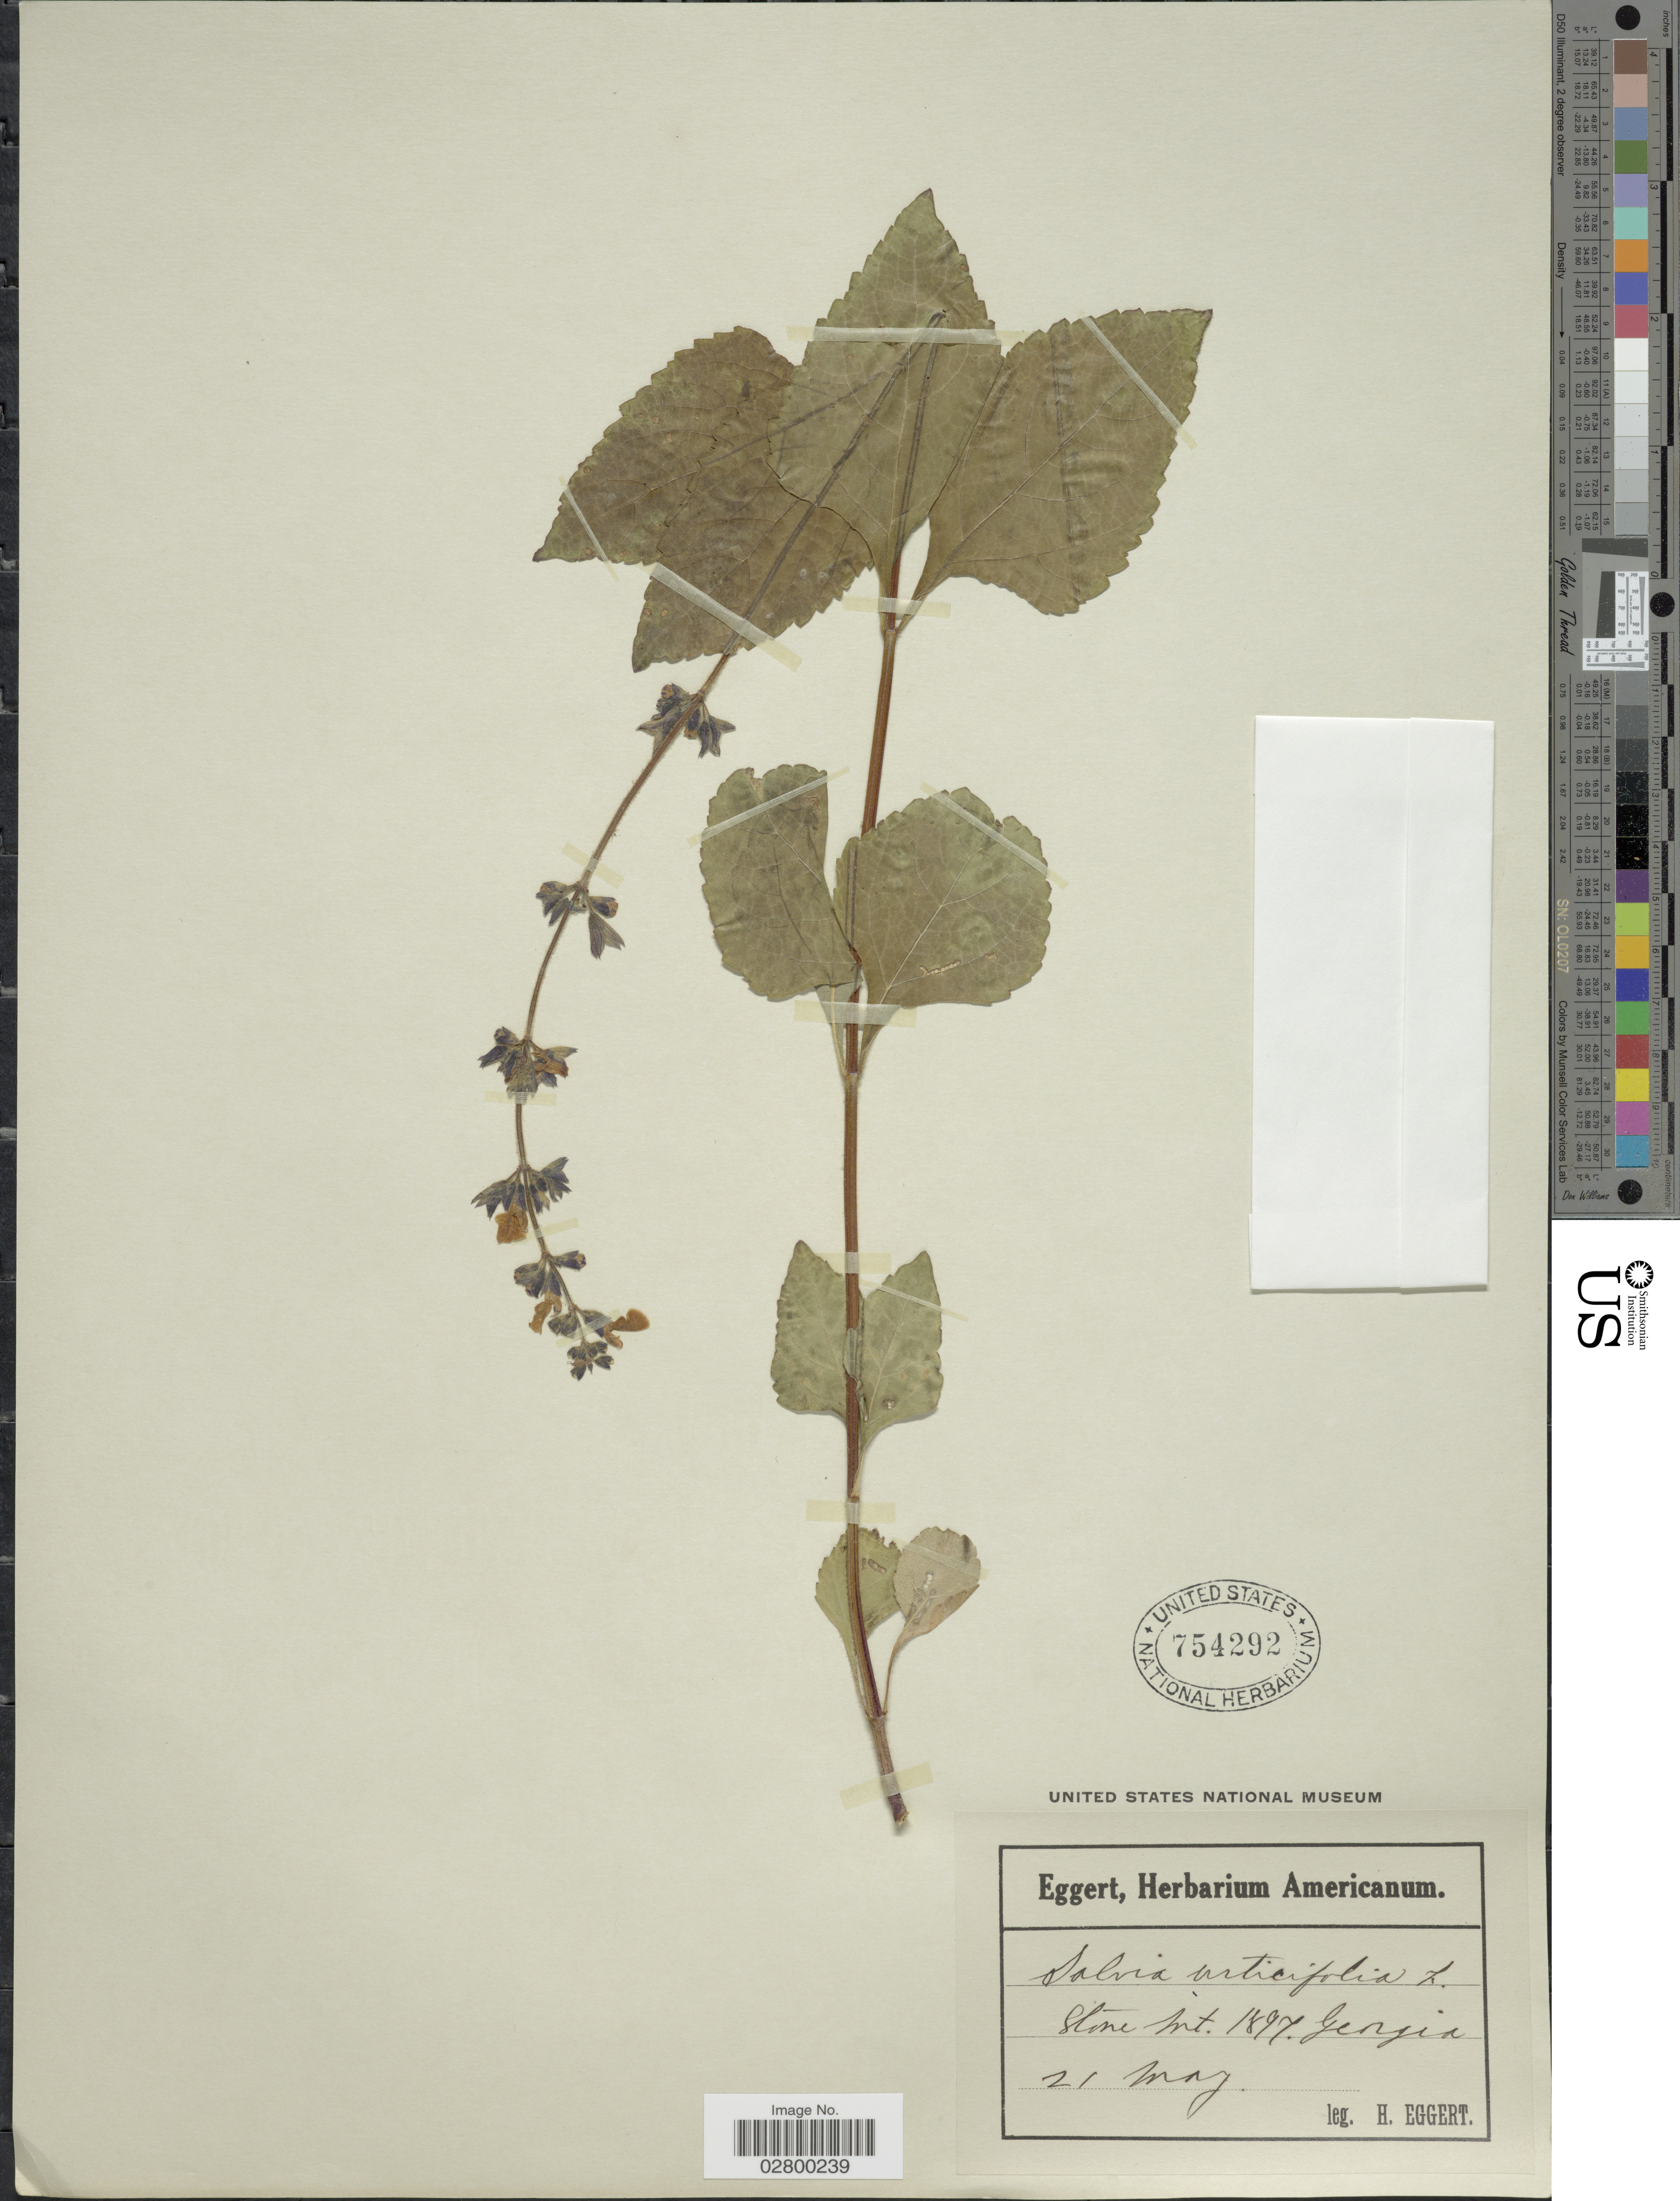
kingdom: Plantae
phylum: Tracheophyta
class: Magnoliopsida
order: Lamiales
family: Lamiaceae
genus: Salvia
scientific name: Salvia urticifolia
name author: L.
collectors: H. Eggert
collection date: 1897-05-21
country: United States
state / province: Georgia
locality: Stone Mt.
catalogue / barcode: US 754292